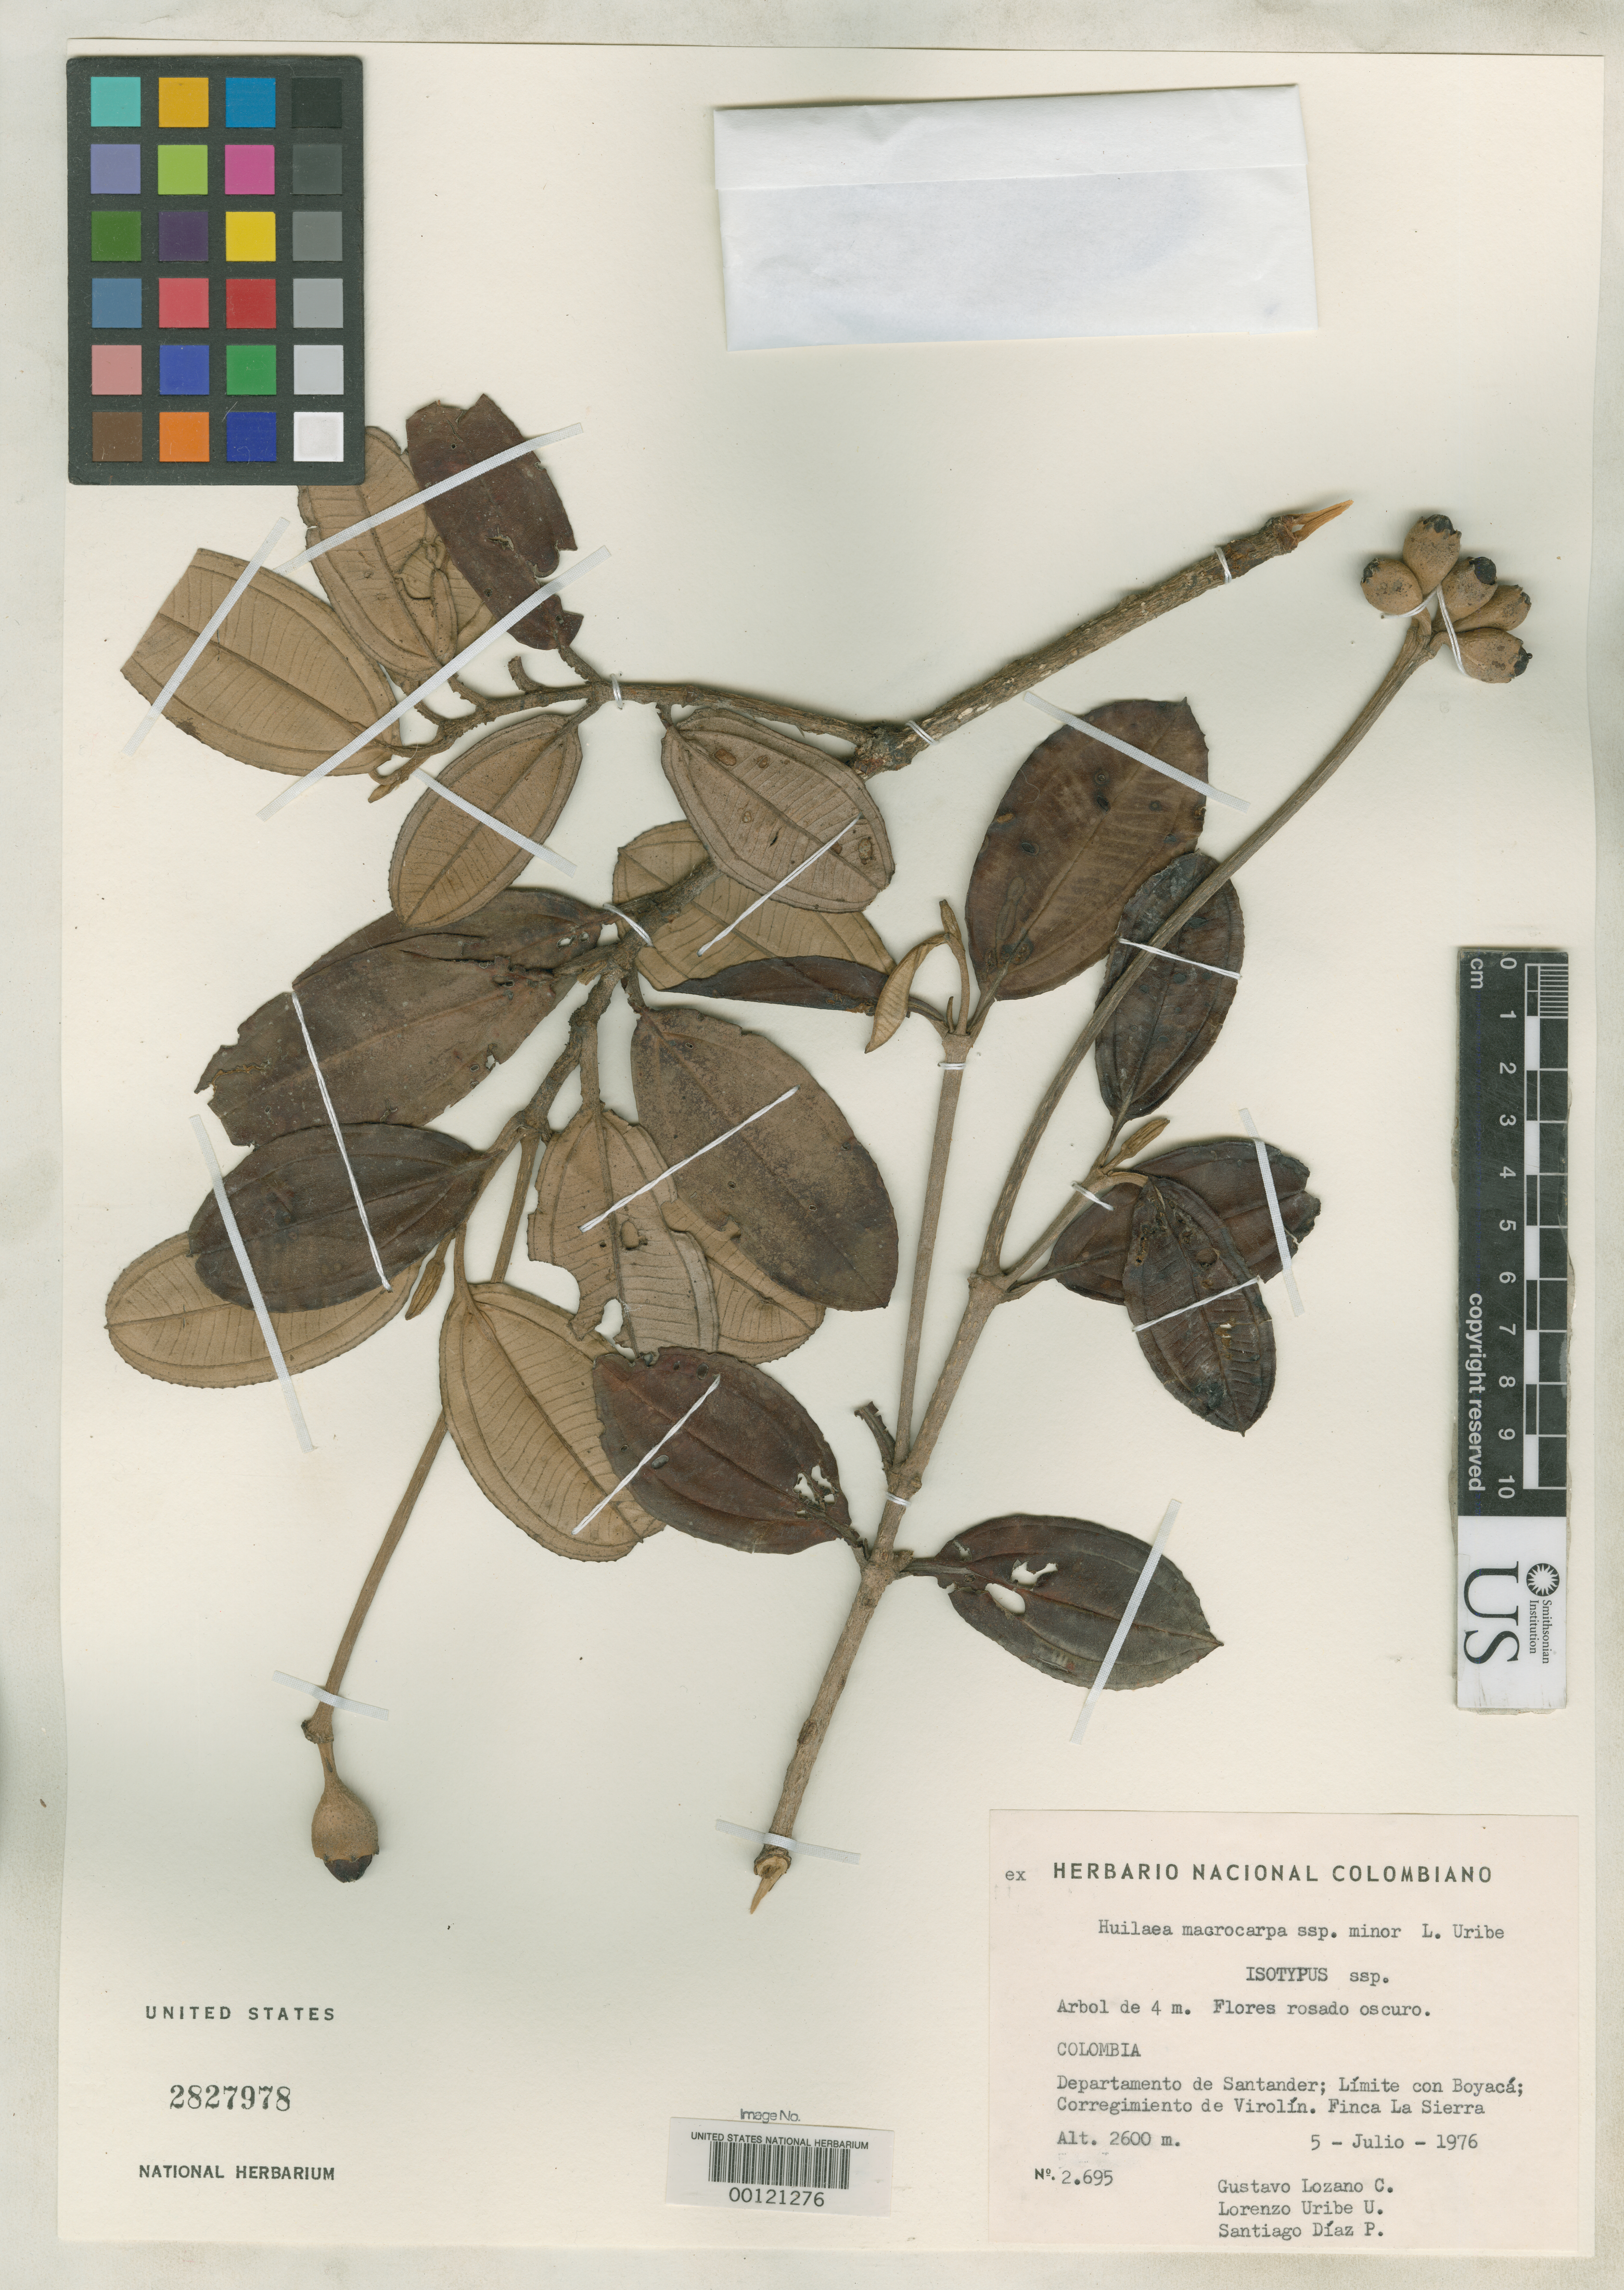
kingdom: Plantae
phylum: Tracheophyta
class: Magnoliopsida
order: Myrtales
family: Melastomataceae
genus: Huilaea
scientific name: Huilaea macrocarpa subsp. minor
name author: L. Uribe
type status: Isotype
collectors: G. Lozano-Contreras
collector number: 2695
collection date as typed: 05 Jul 1976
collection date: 1976-07-05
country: Colombia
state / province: Santander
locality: Corregimiento de Virolin.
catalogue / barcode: US 2827978